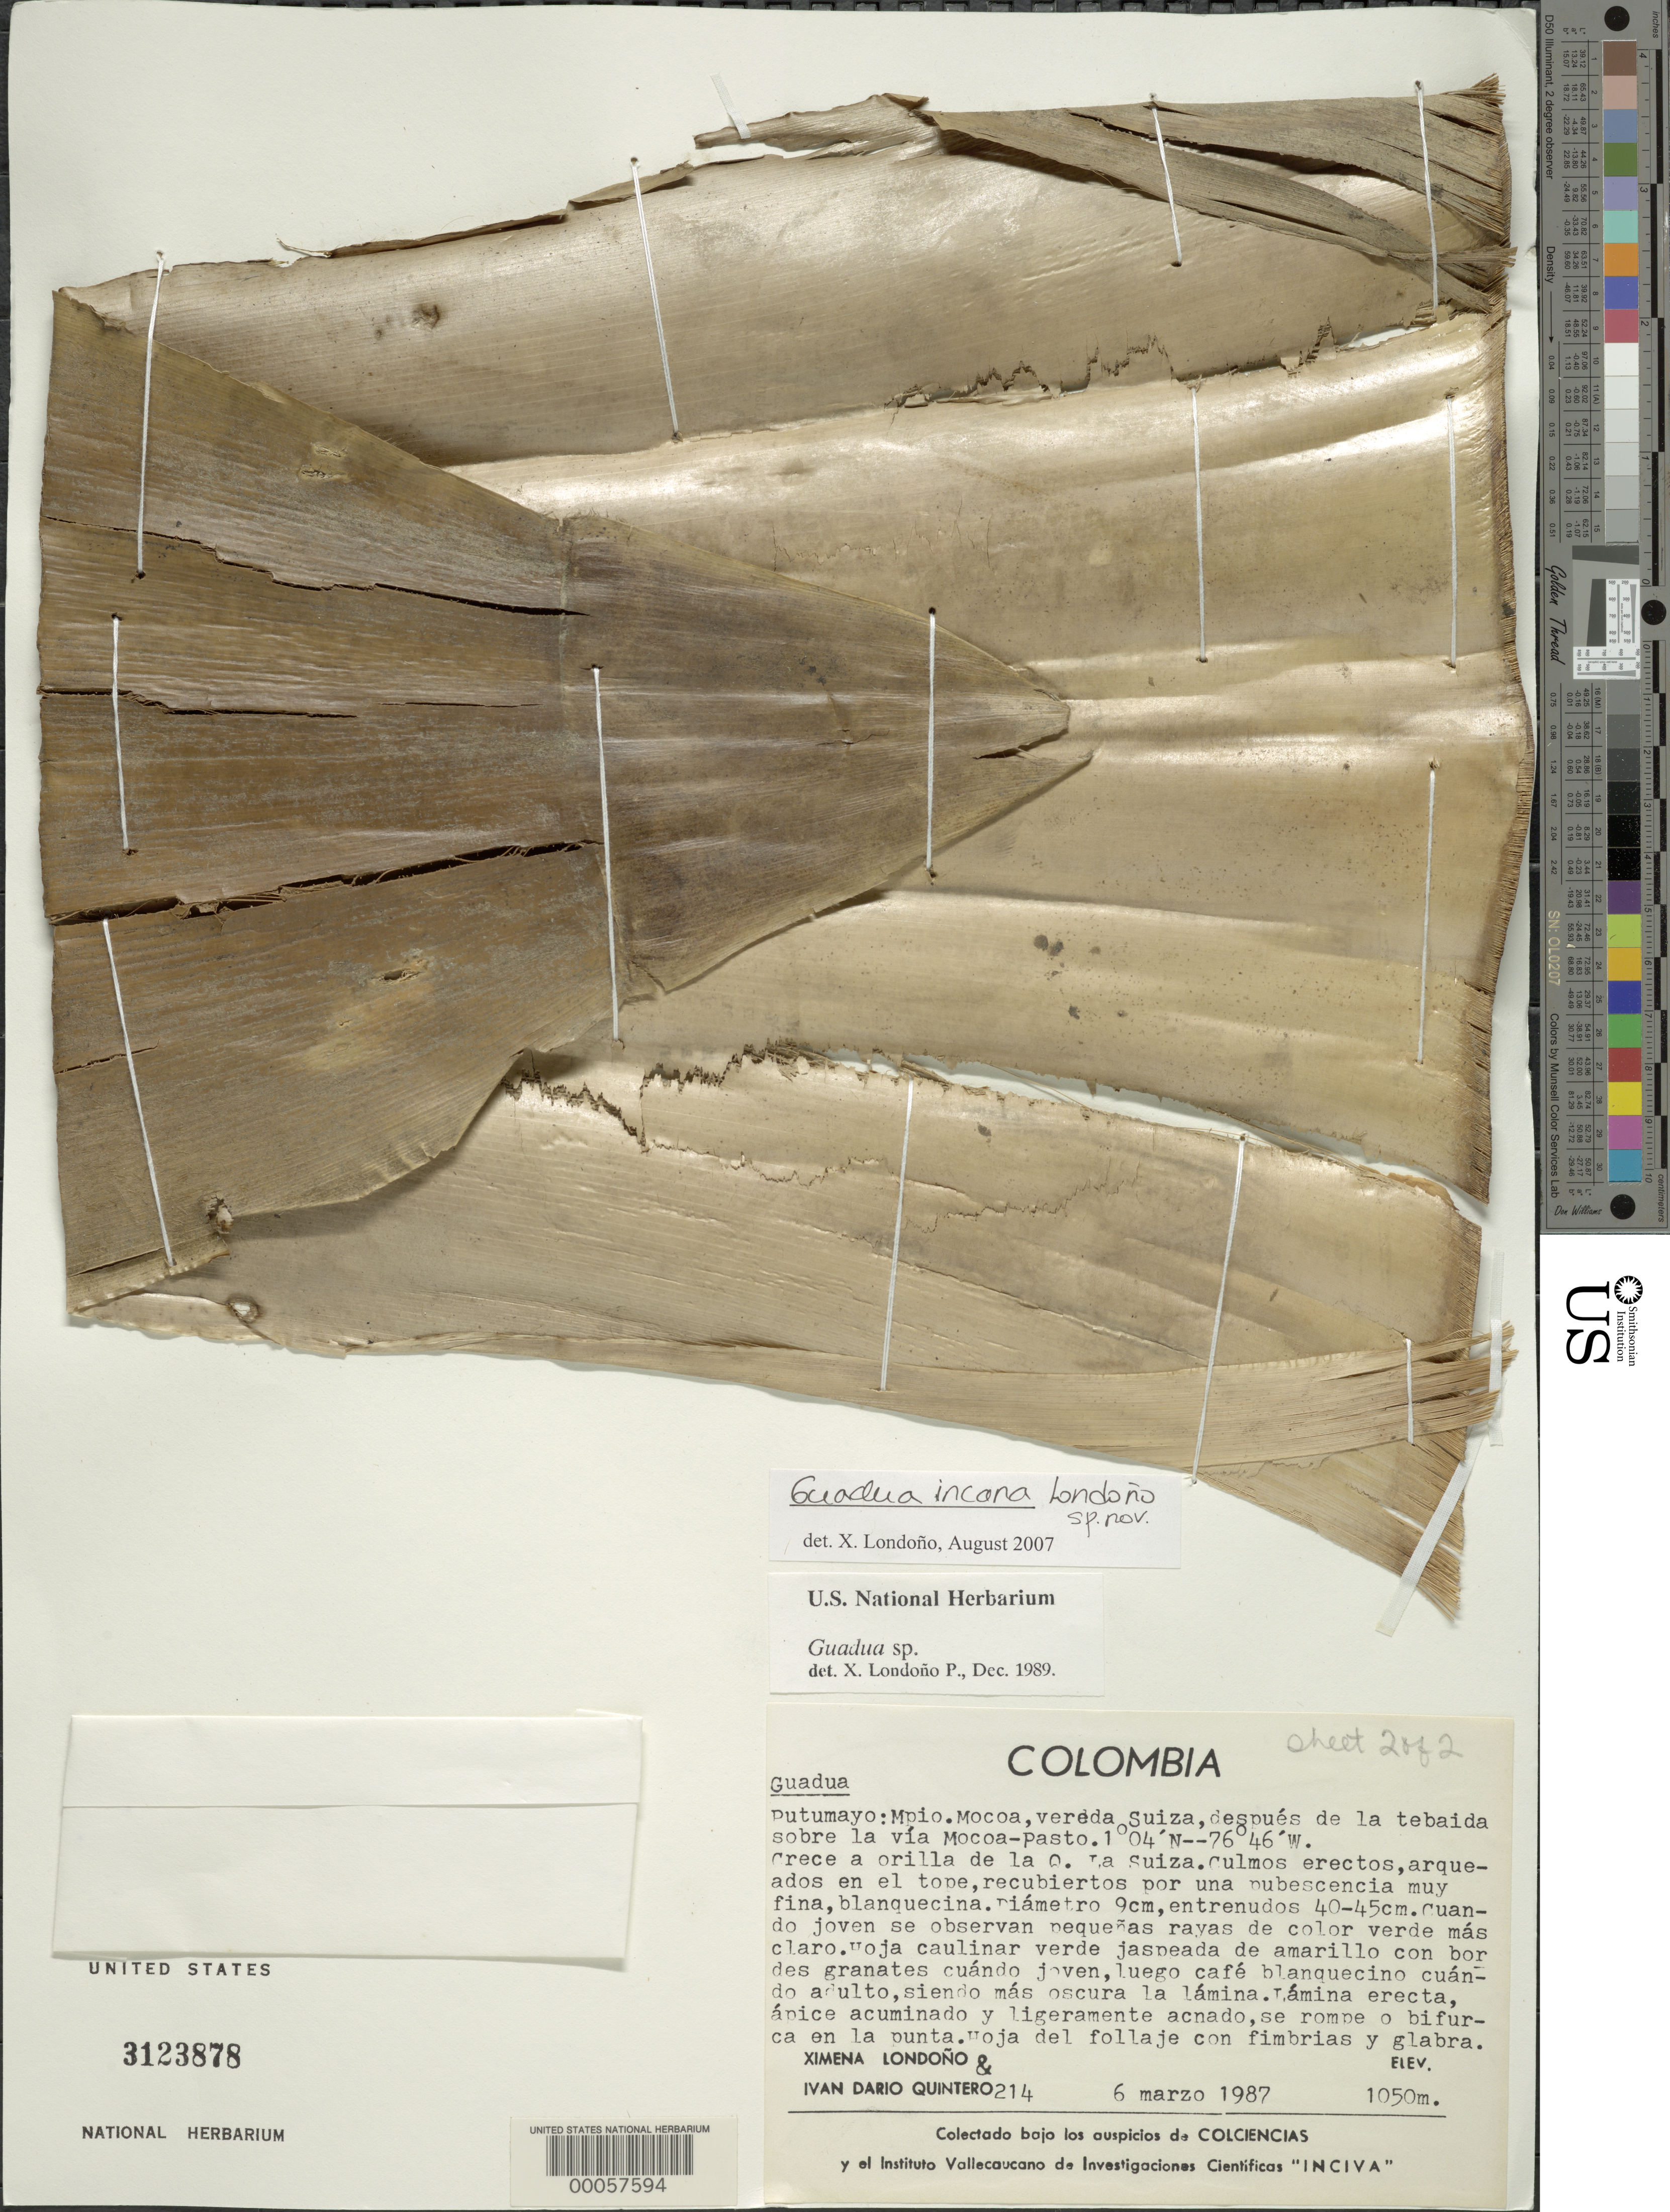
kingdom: Plantae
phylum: Tracheophyta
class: Liliopsida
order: Poales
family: Poaceae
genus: Guadua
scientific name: Guadua incana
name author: Londoño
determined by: Londoño, X., (TULV), Jardin Botanico "Juan Maria Cespedes"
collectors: X. Londoño & I. Quintero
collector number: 214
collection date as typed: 06 Mar 1987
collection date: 1987-03-06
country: Colombia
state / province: Putumayo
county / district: Mocoa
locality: Mun. Mocoa, Suiza Trail, near the Mocoa-Pasto Road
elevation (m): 1050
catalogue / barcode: US 3123878